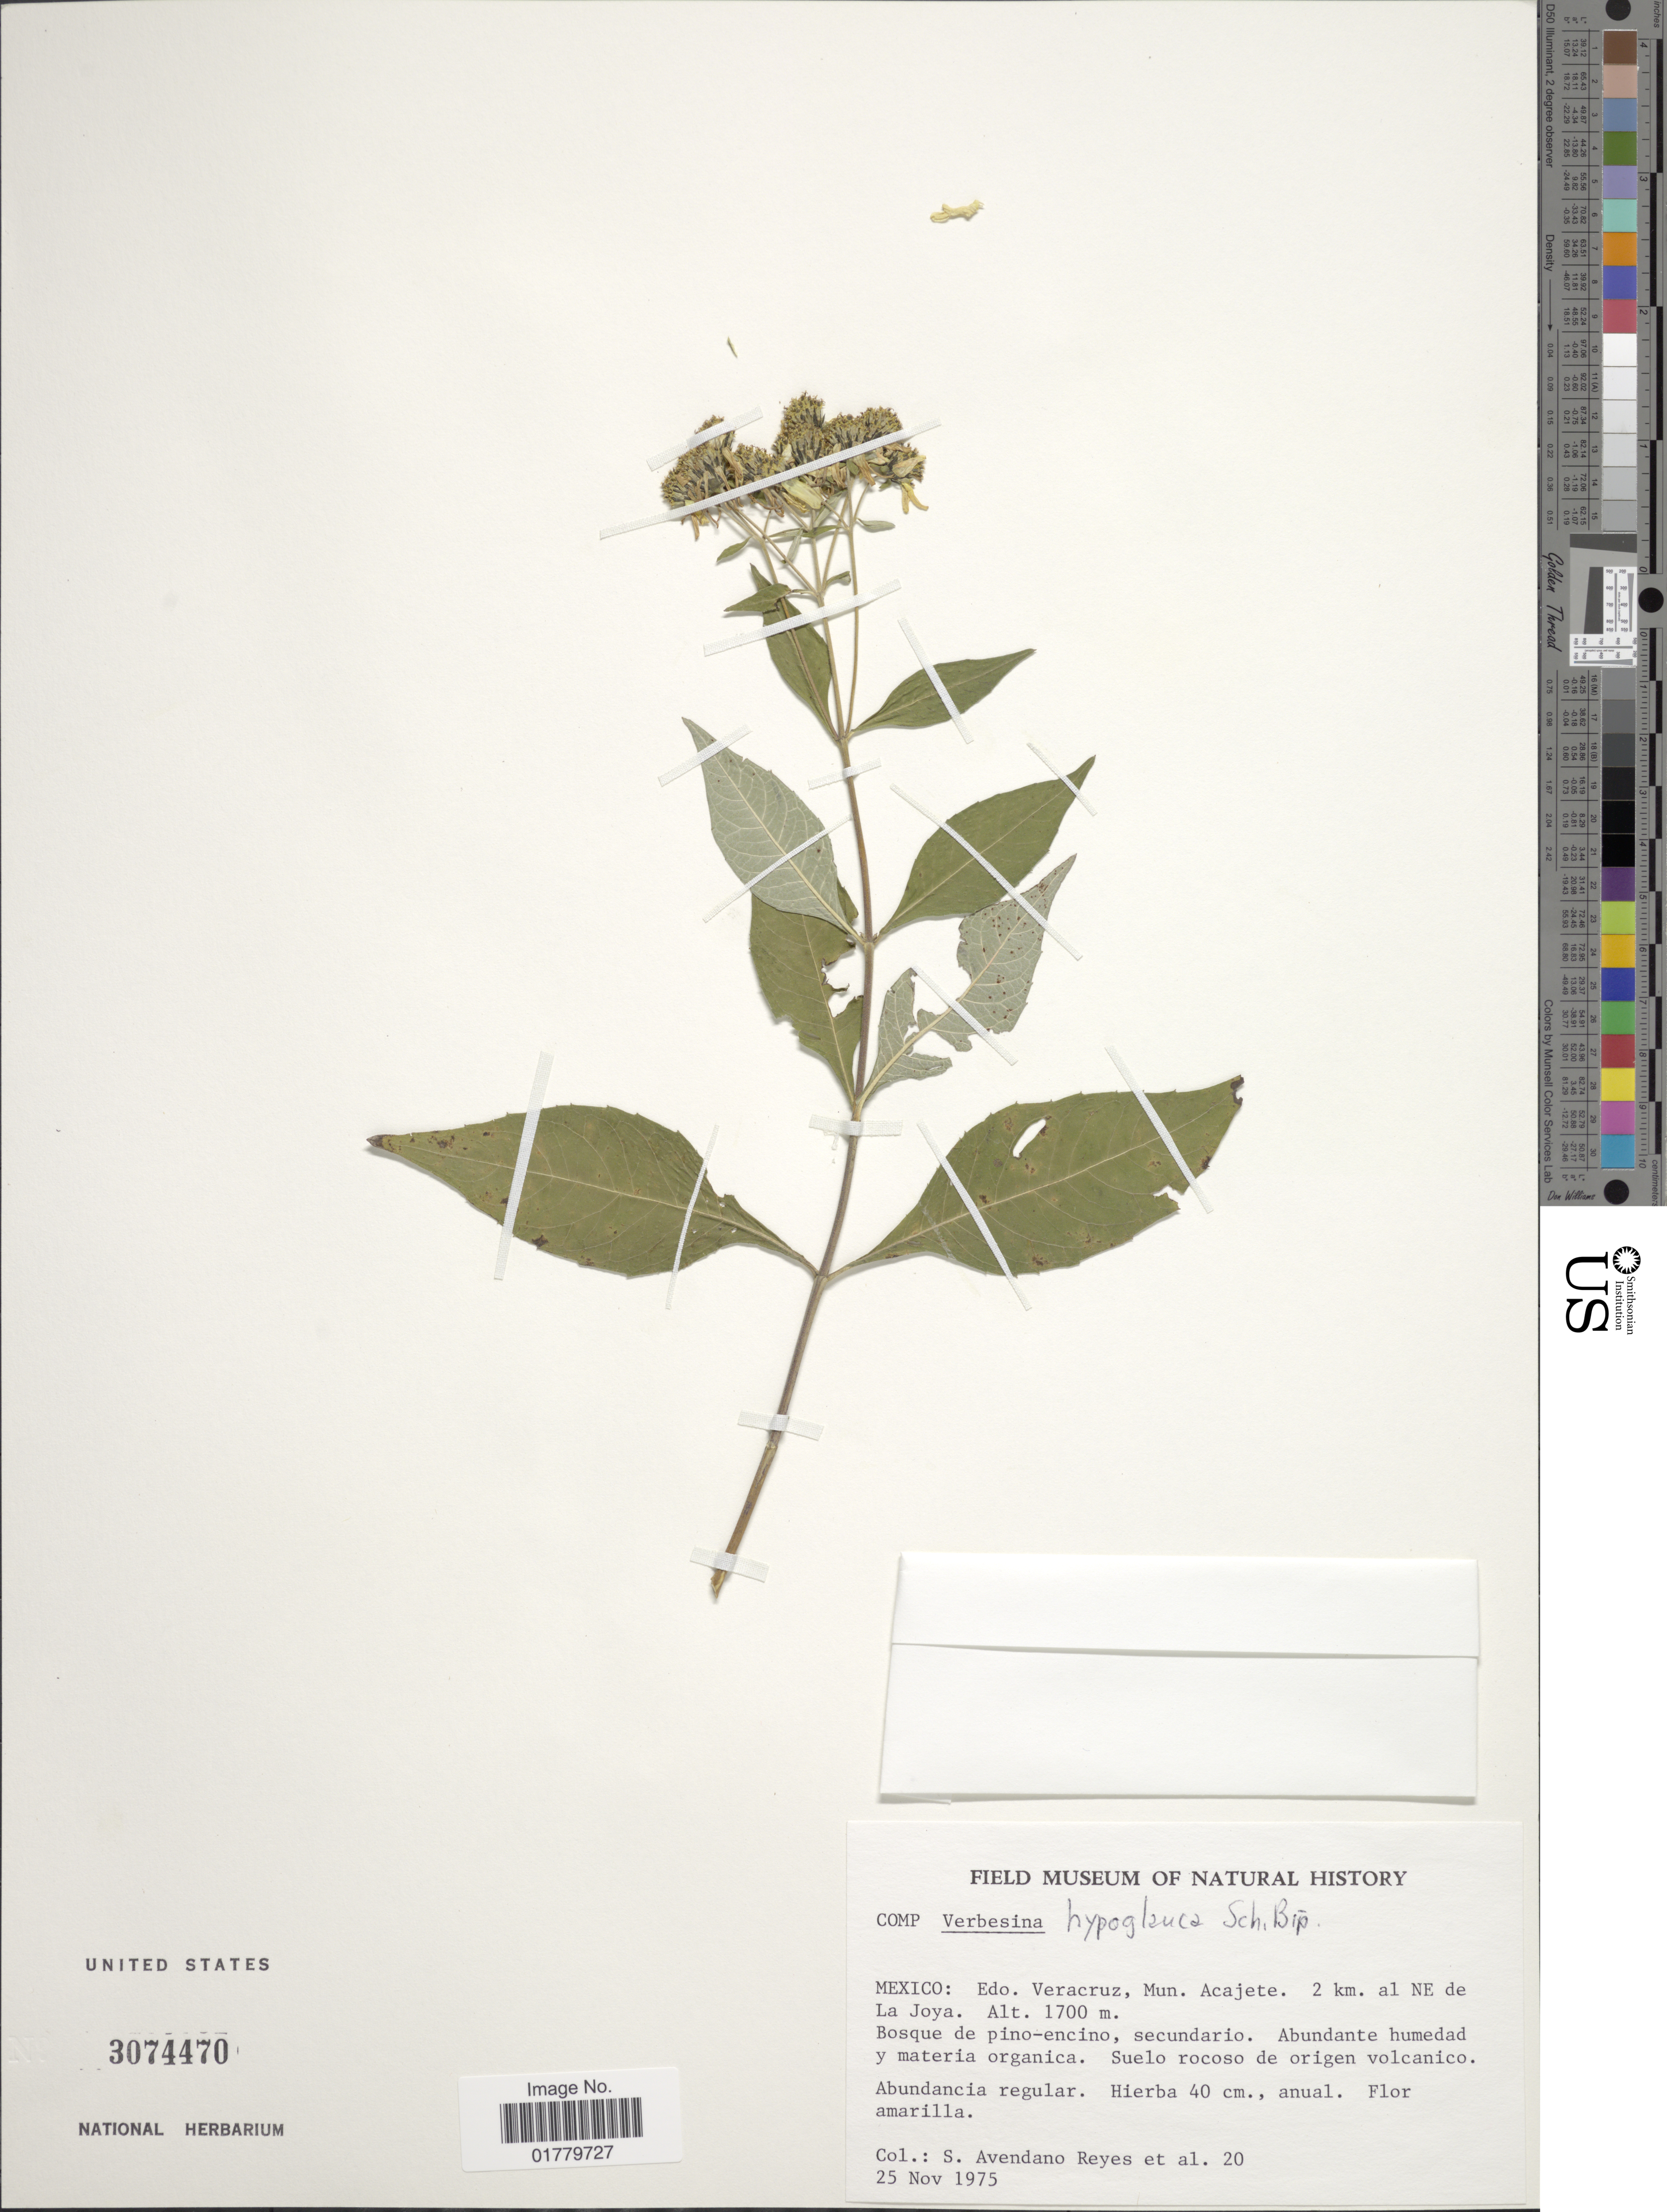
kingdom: Plantae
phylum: Tracheophyta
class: Magnoliopsida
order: Asterales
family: Asteraceae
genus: Verbesina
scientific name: Verbesina hypoglauca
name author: Sch. Bip. ex Klatt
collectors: S. Avendano R. & et al.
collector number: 20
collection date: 1975-11-25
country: Mexico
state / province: Veracruz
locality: Mexico: Edo. Veracruz, Mun. Acajete. 2 km. al NE de La Joya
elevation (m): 1700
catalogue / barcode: US 3074470